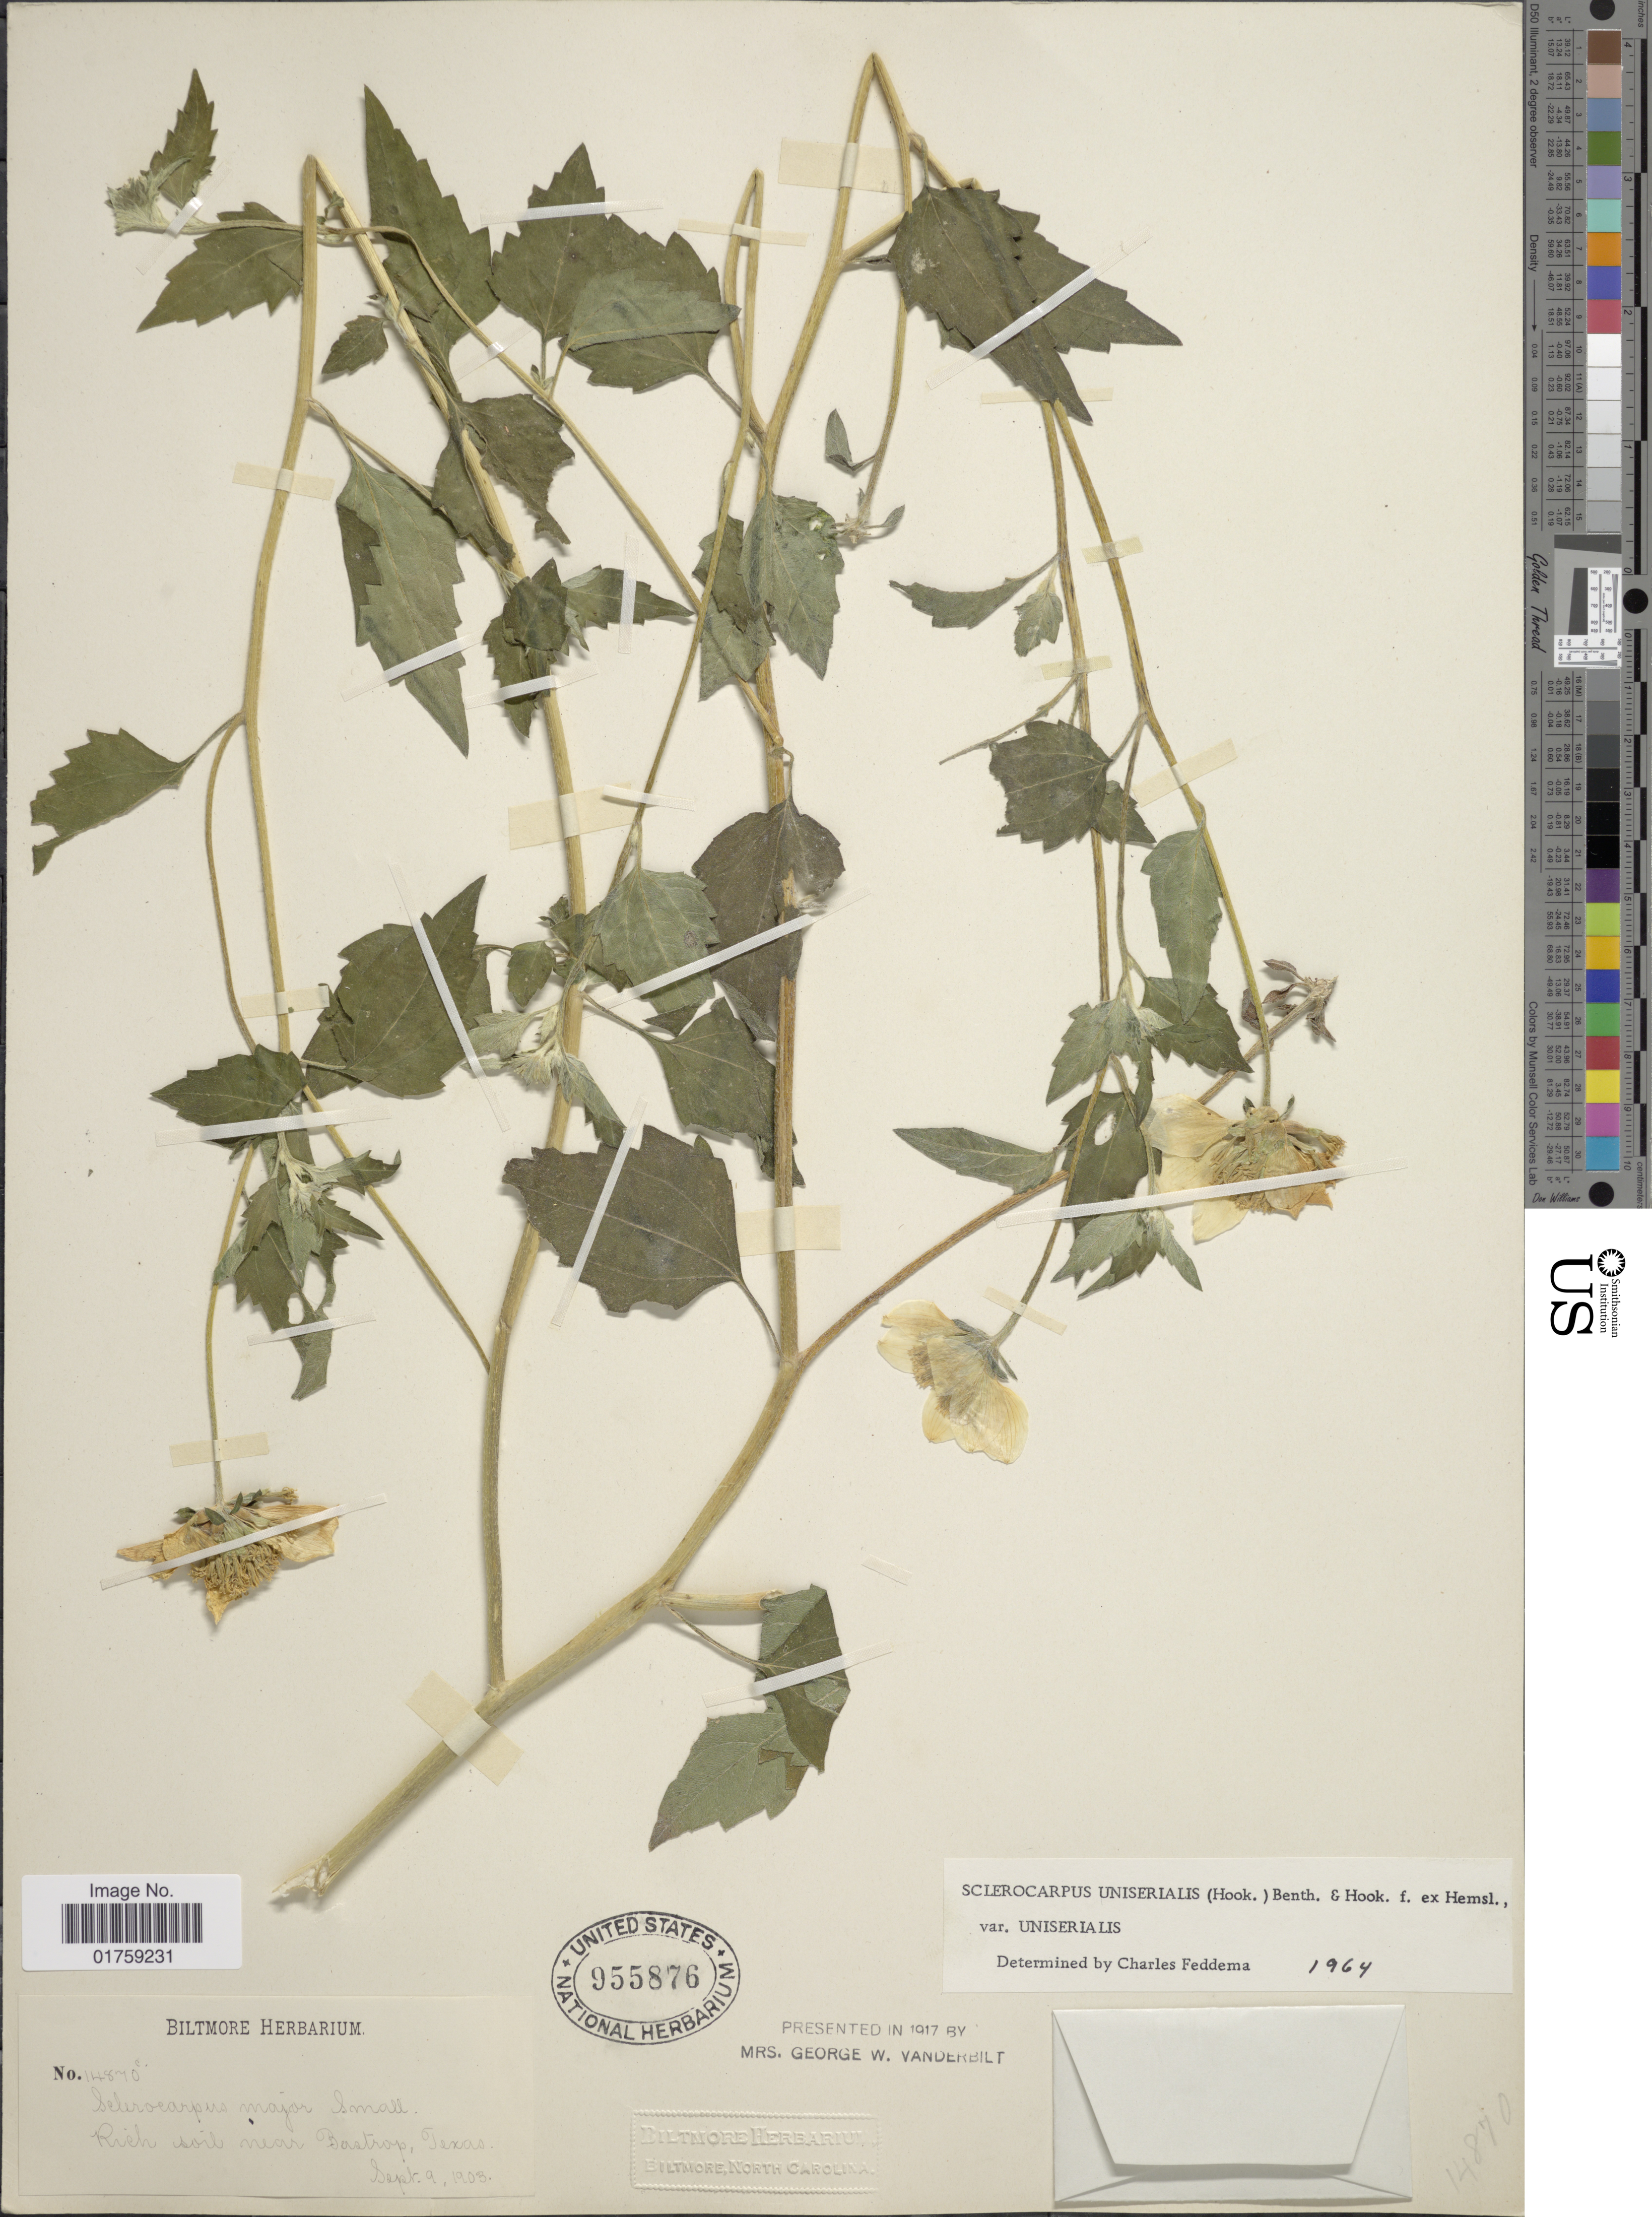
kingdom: Plantae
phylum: Tracheophyta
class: Magnoliopsida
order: Asterales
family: Asteraceae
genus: Sclerocarpus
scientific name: Sclerocarpus uniserialis var. uniserialis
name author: (Hook.) Benth. & Hook. f. ex Hemsl.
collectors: ex herb. Biltmore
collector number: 14870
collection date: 1903-09-09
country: United States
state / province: Texas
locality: Rich soil near Bastrop, Texas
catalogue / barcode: US 955876